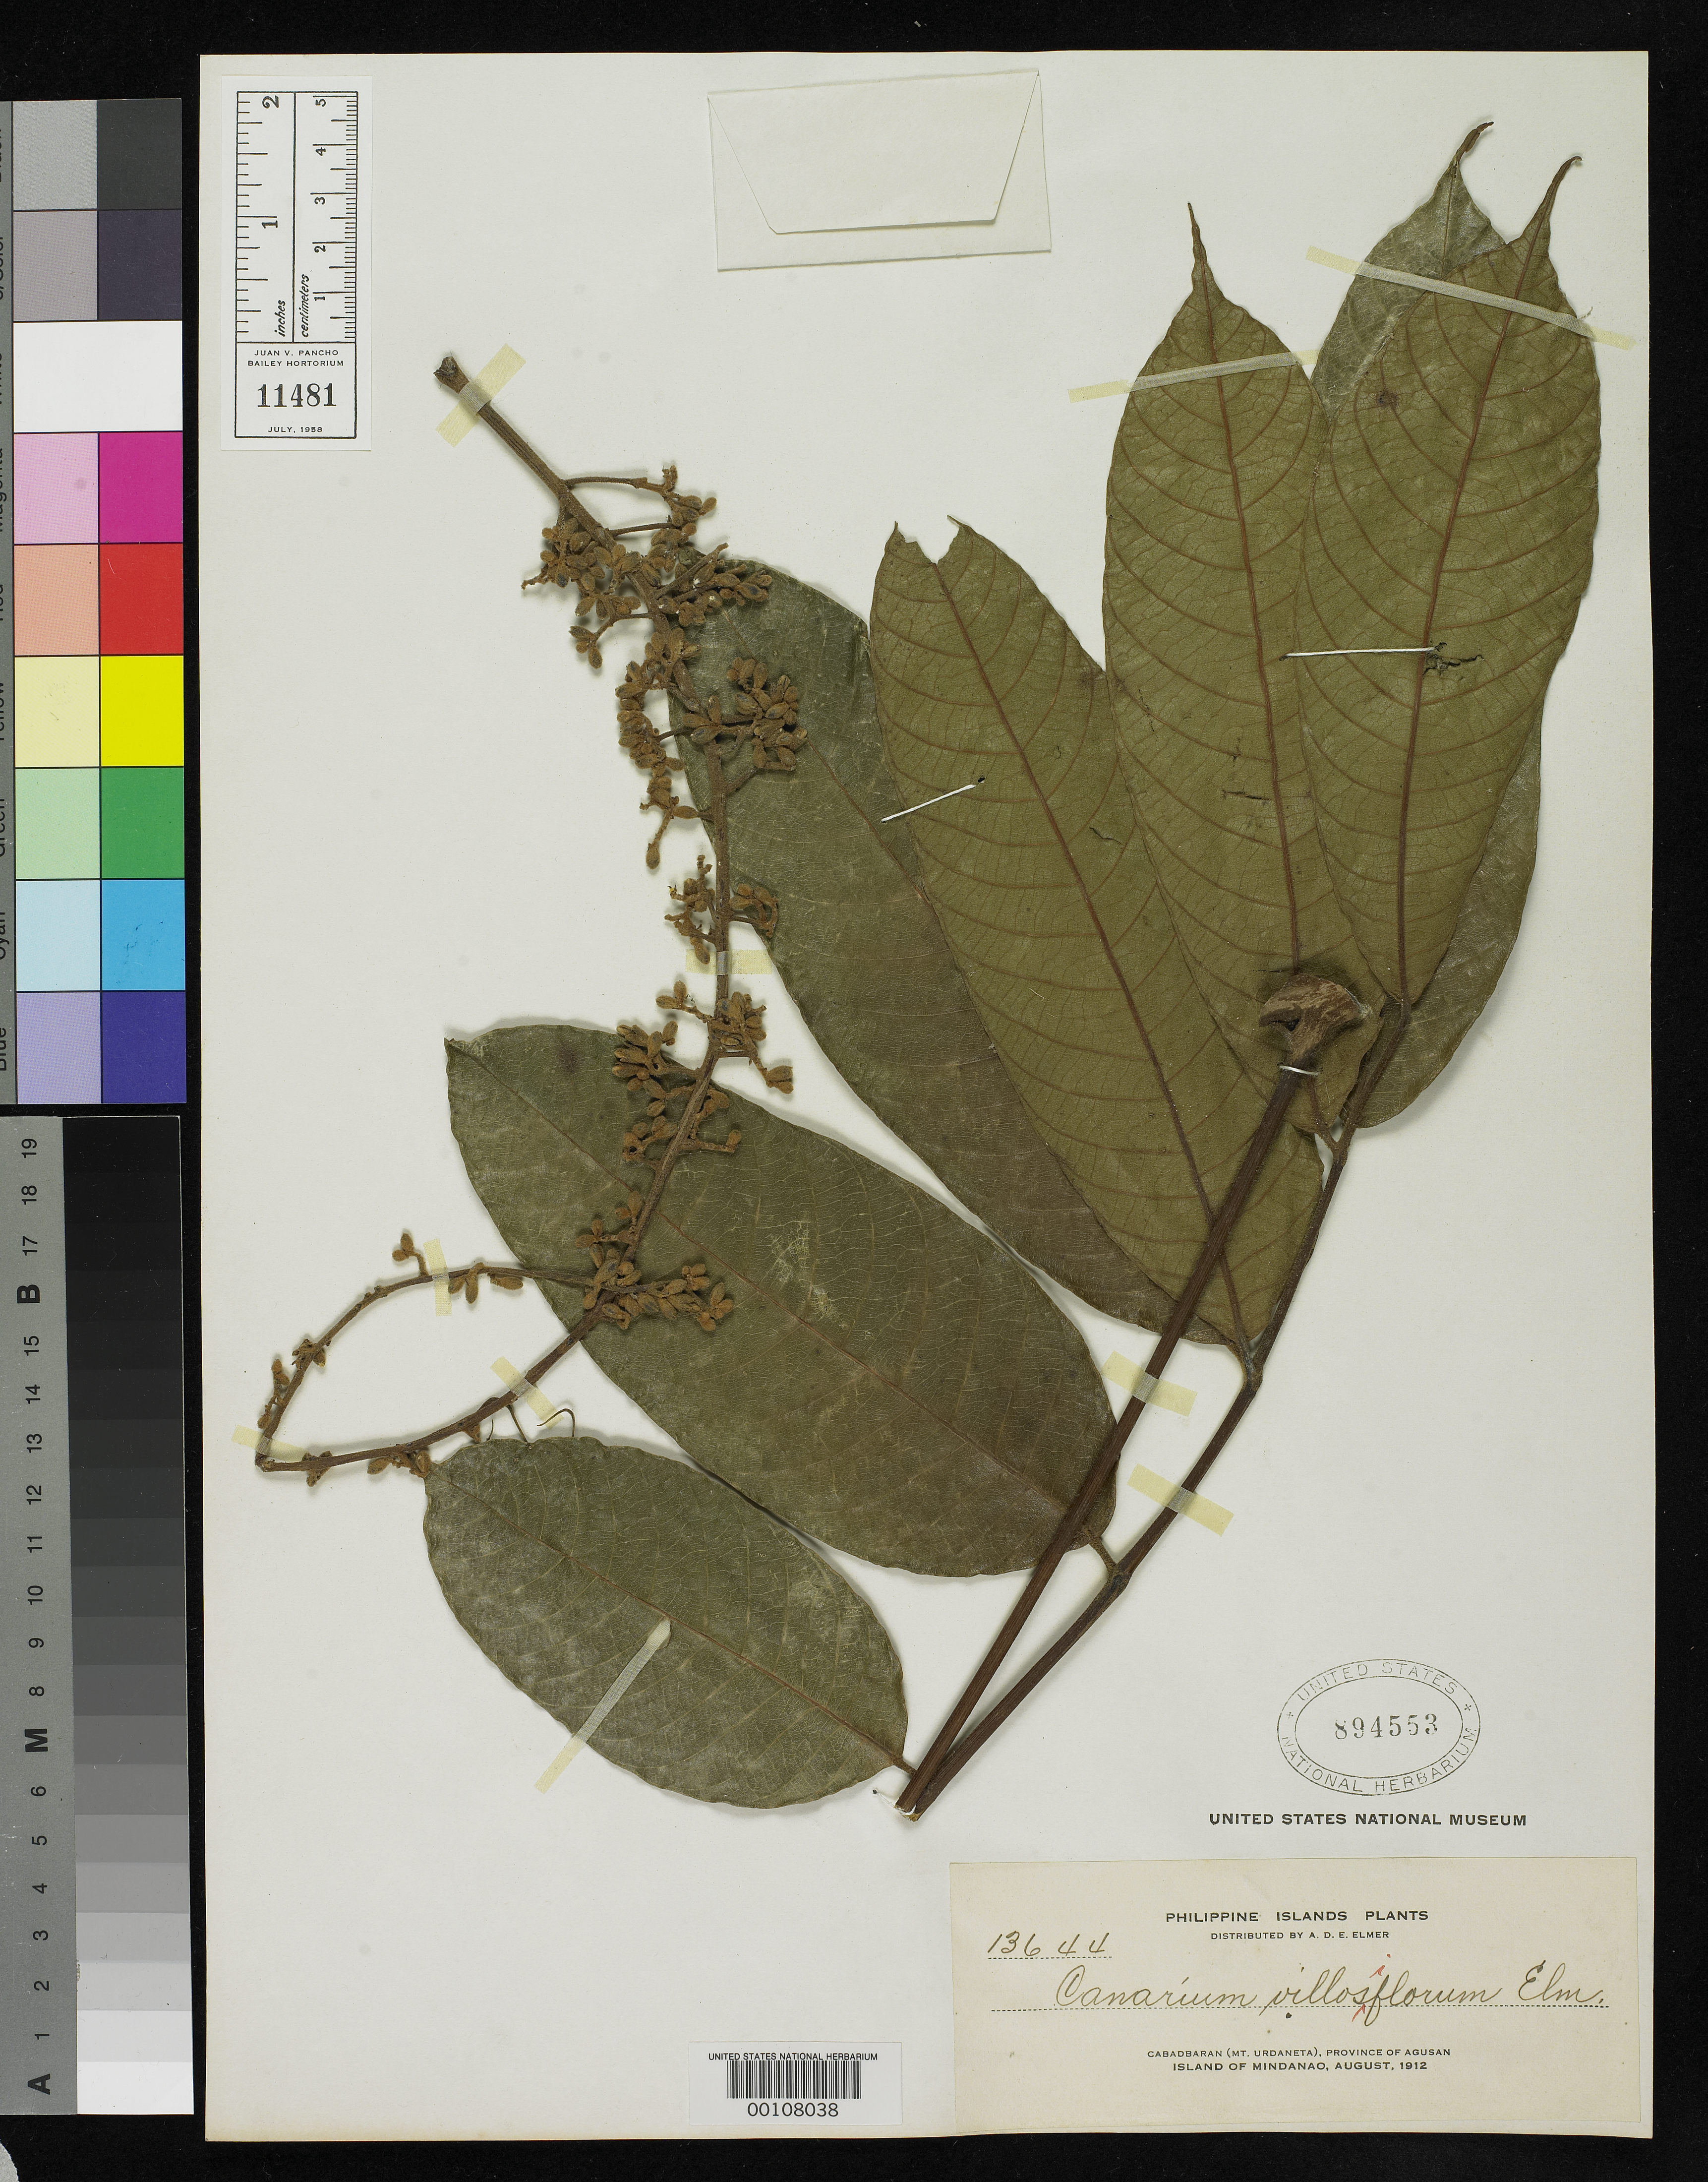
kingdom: Plantae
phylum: Tracheophyta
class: Magnoliopsida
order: Sapindales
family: Burseraceae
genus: Canarium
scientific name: Canarium villosiflorum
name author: Elmer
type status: Isotype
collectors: A. D. E. Elmer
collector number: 13644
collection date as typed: Aug 1912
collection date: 1912-08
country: Philippines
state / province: Caraga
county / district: Agusan del Norte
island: Mindanao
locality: Cabadbaran (Mt. Urdaneta), Province of Agusan, Island of Mindanao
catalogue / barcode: US 894553